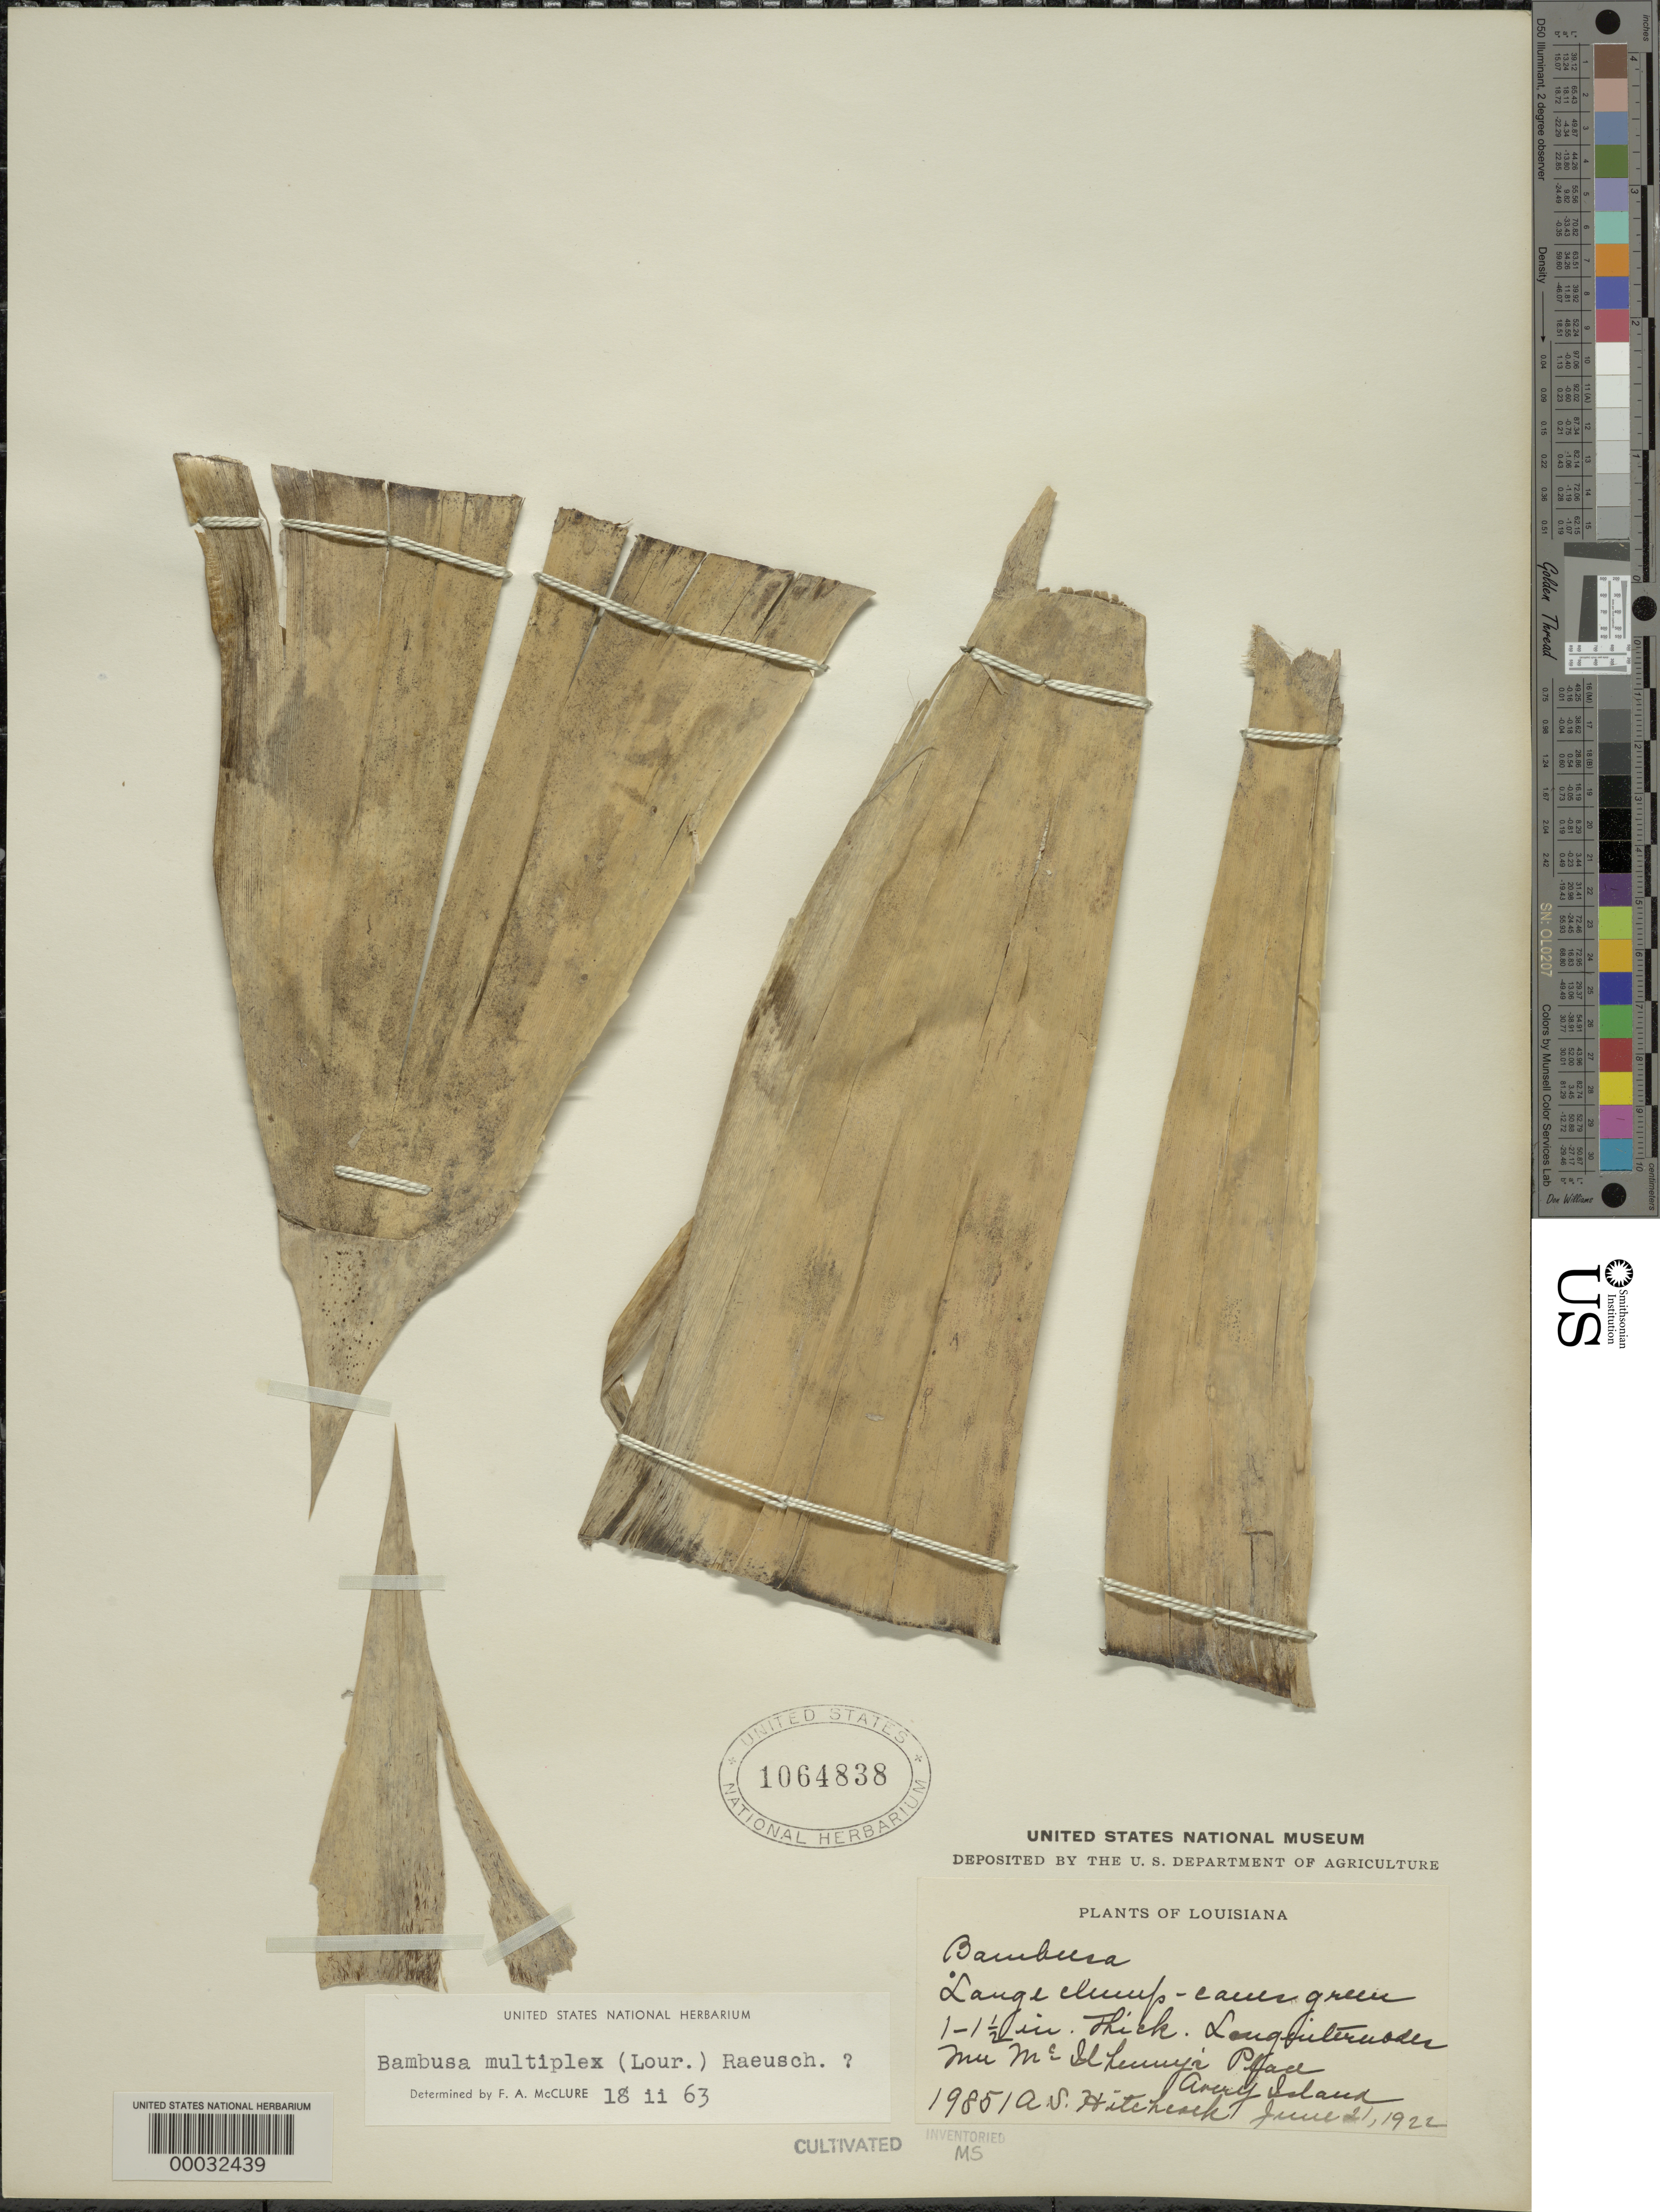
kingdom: Plantae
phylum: Tracheophyta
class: Liliopsida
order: Poales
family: Poaceae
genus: Bambusa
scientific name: Bambusa multiplex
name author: (Lour.) Raeusch. ex Schult. & Schult. f.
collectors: A. S. Hitchcock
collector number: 19851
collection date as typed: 21 Jun 1922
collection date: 1922-06-21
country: United States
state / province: Louisiana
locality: Avery island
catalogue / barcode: US 1064838